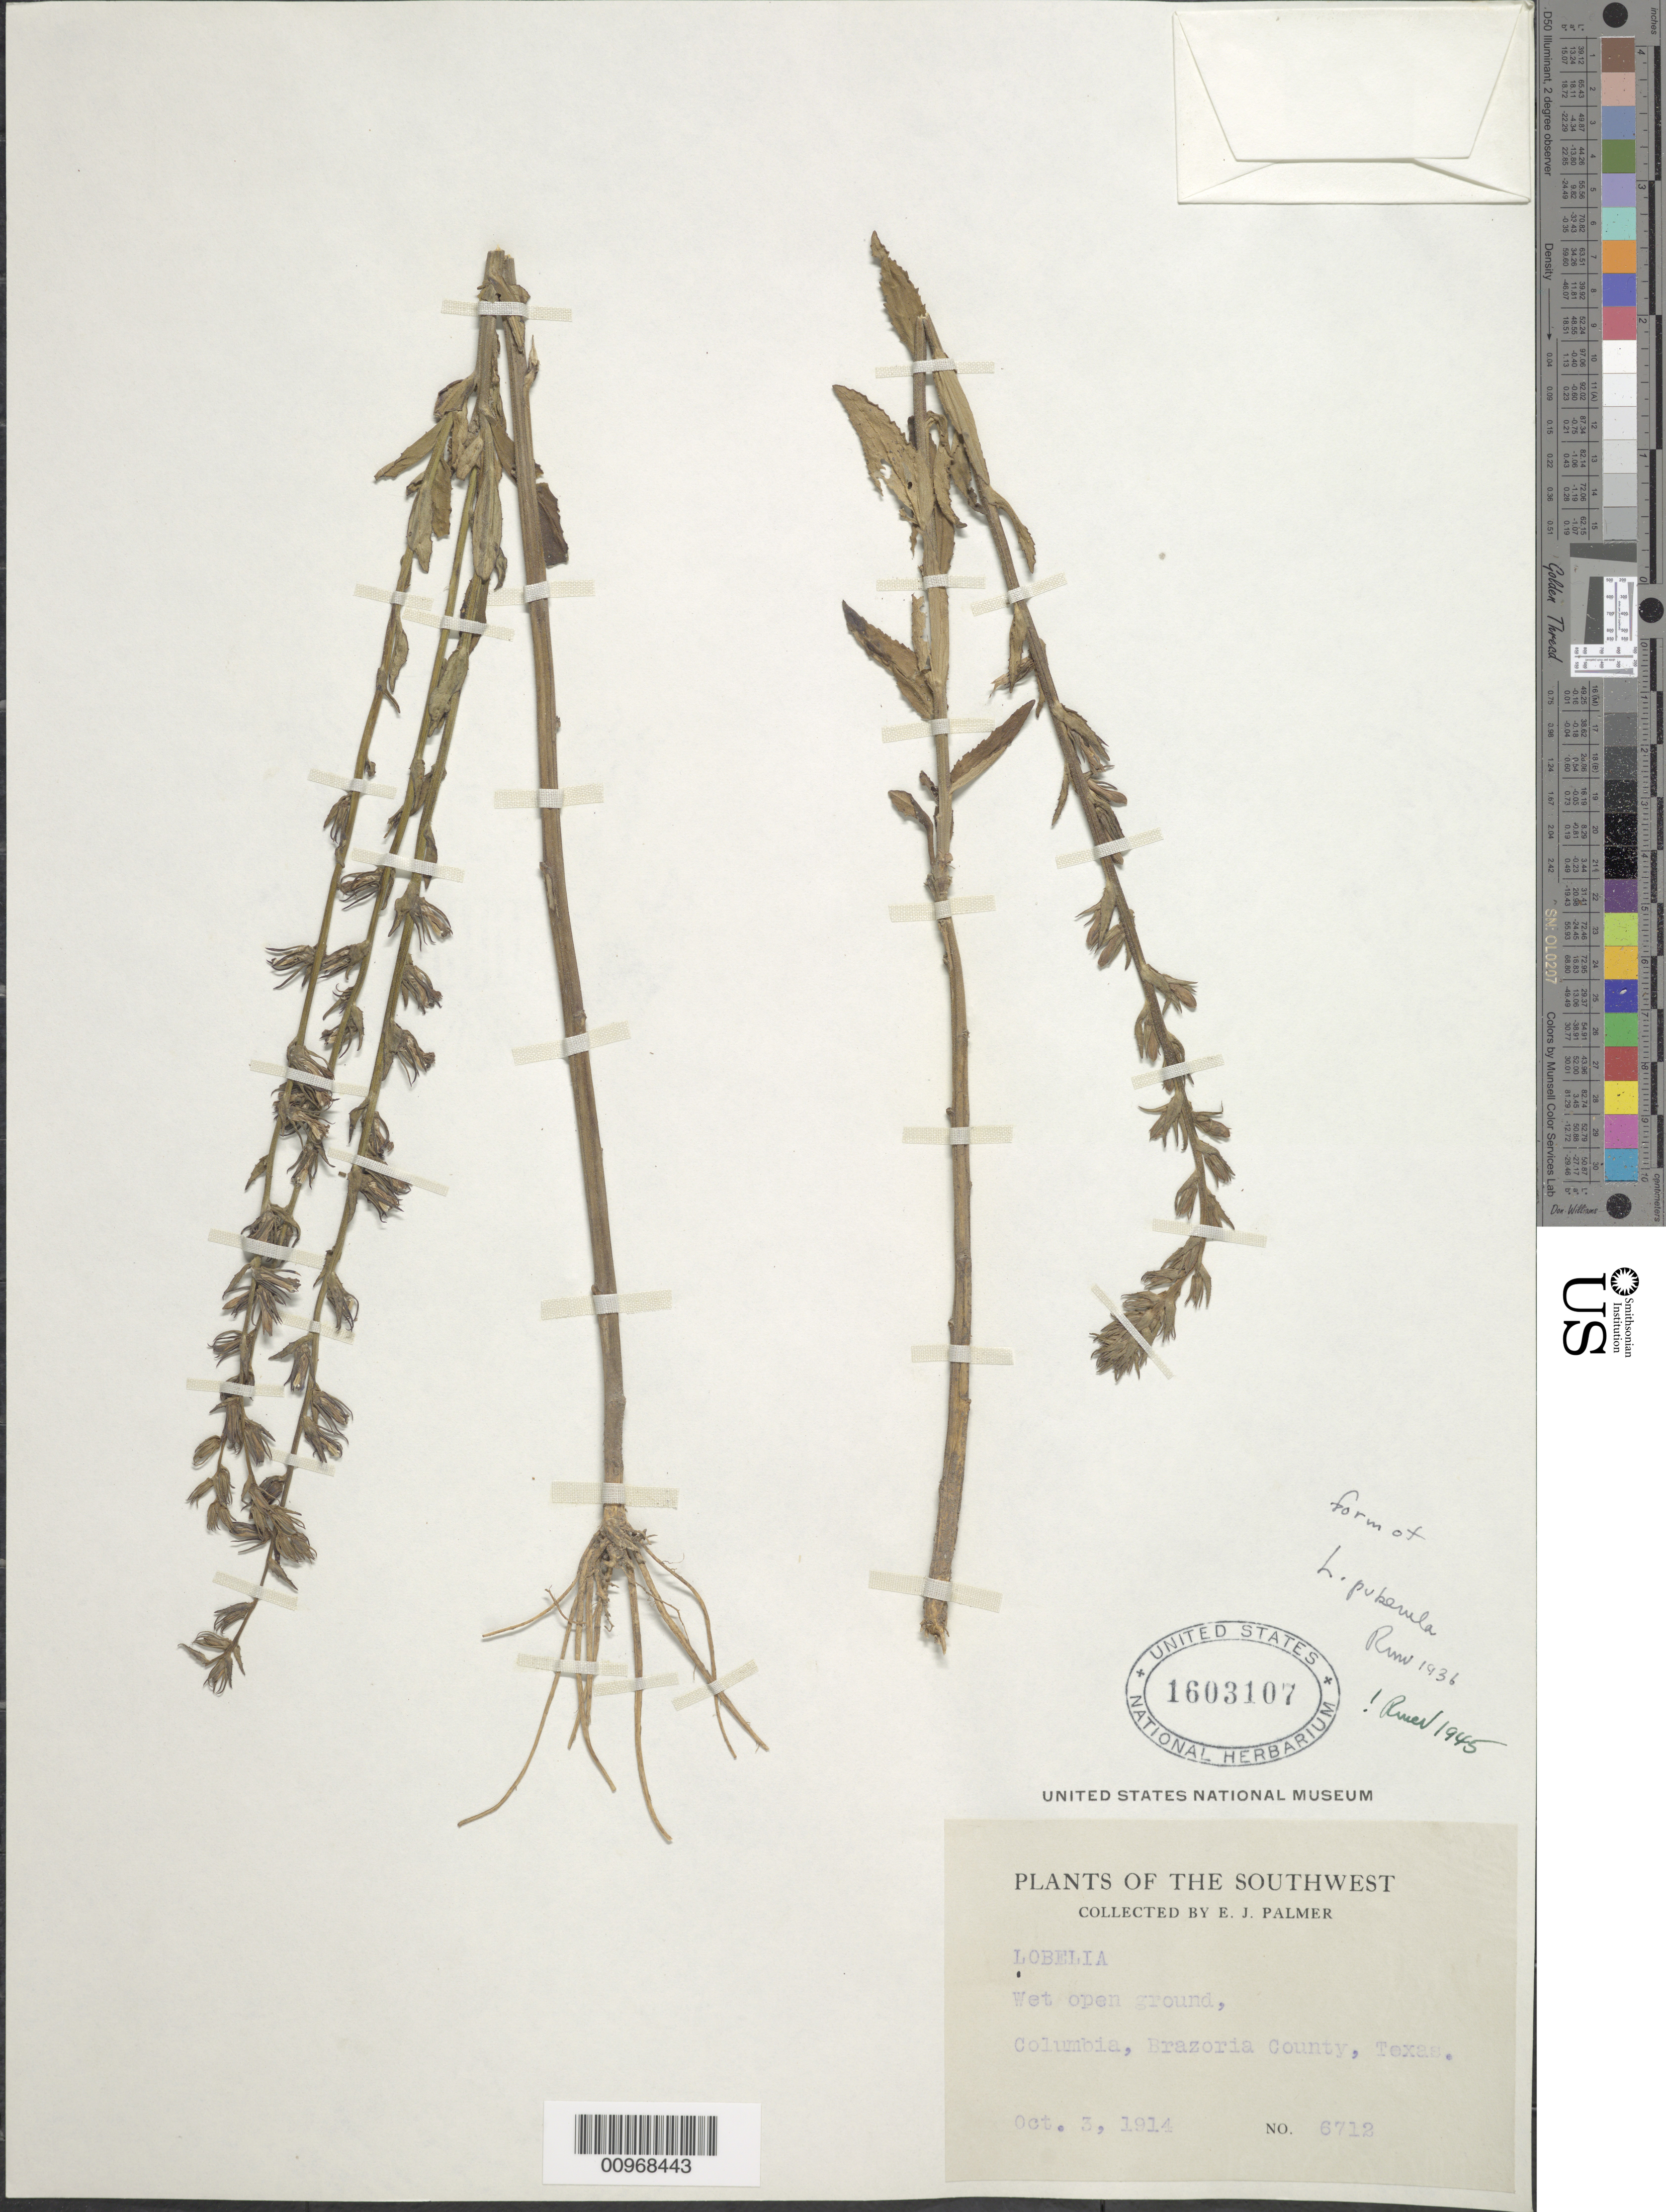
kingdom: Plantae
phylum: Tracheophyta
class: Magnoliopsida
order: Asterales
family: Campanulaceae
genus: Lobelia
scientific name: Lobelia puberula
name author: Michx.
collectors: E. J. Palmer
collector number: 6712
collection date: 1914-10-03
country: United States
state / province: Texas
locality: The Southwest. Columbia, Brazoria County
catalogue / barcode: US 1603107